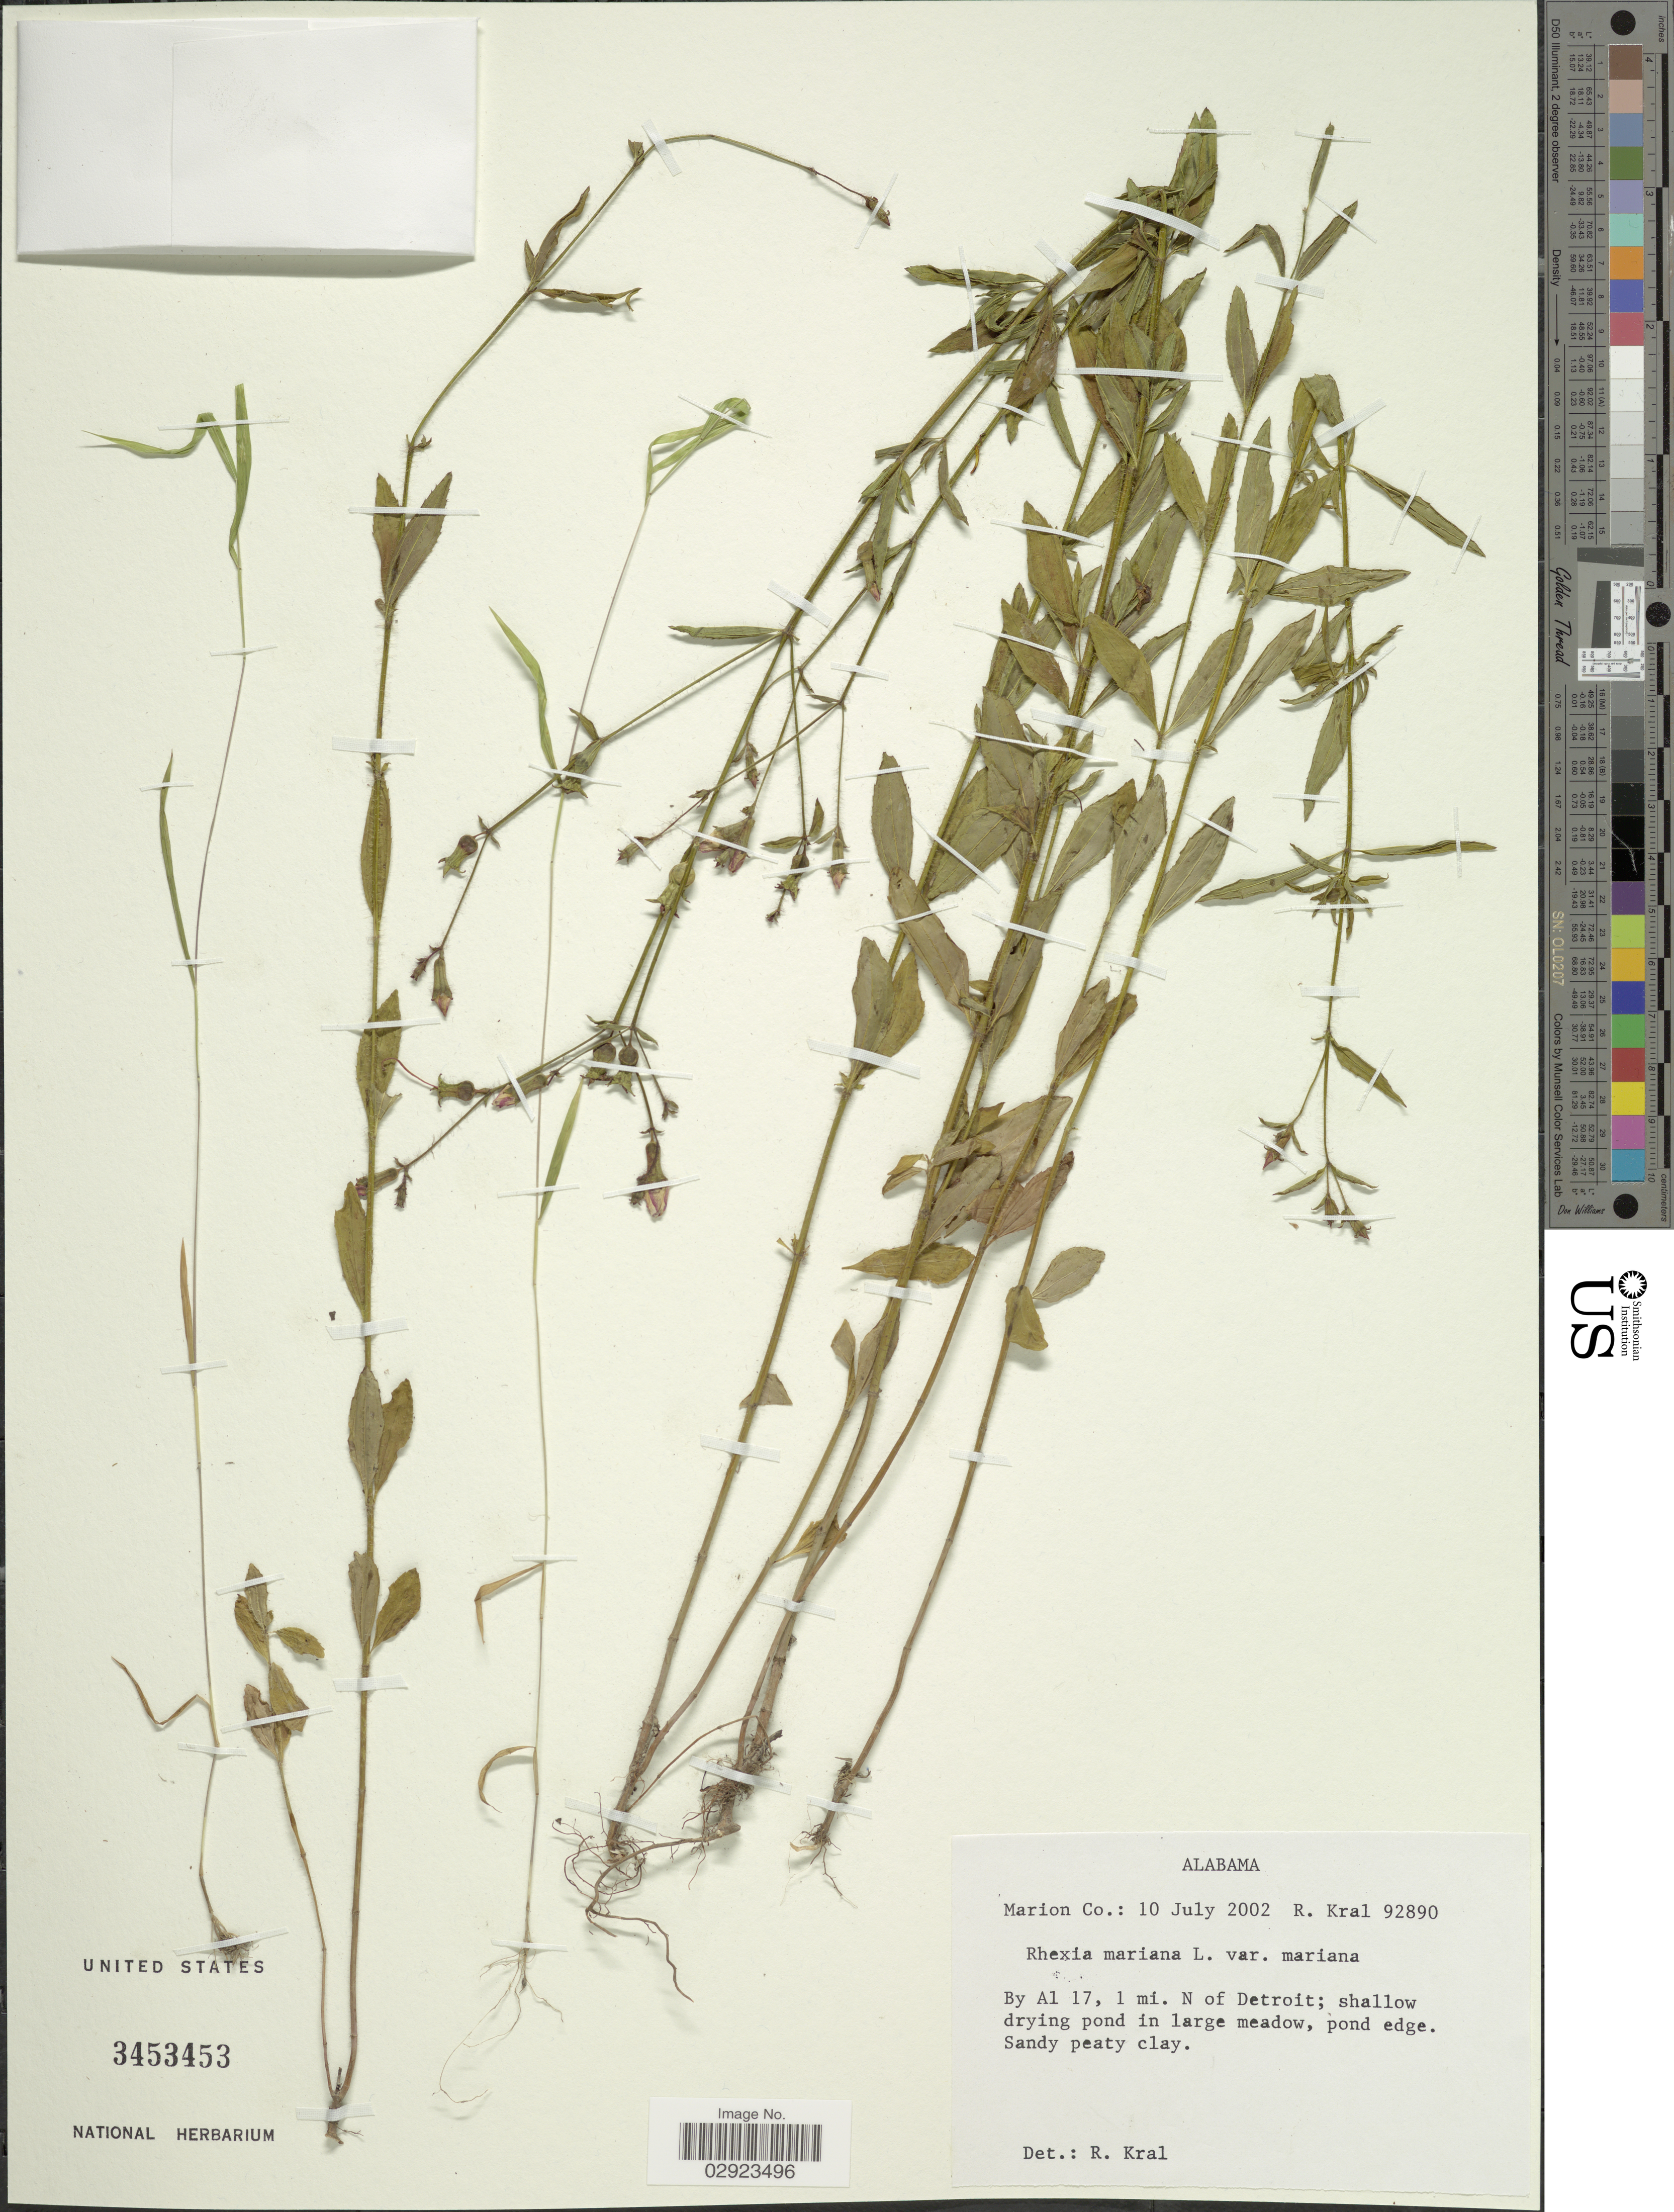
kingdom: Plantae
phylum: Tracheophyta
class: Magnoliopsida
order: Myrtales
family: Melastomataceae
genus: Rhexia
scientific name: Rhexia mariana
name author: L.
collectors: R. Kral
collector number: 92890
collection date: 2002-07-10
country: United States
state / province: Alabama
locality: Marion Co. By Al 17, 1 mi. N of Detroit.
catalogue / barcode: US 3453453